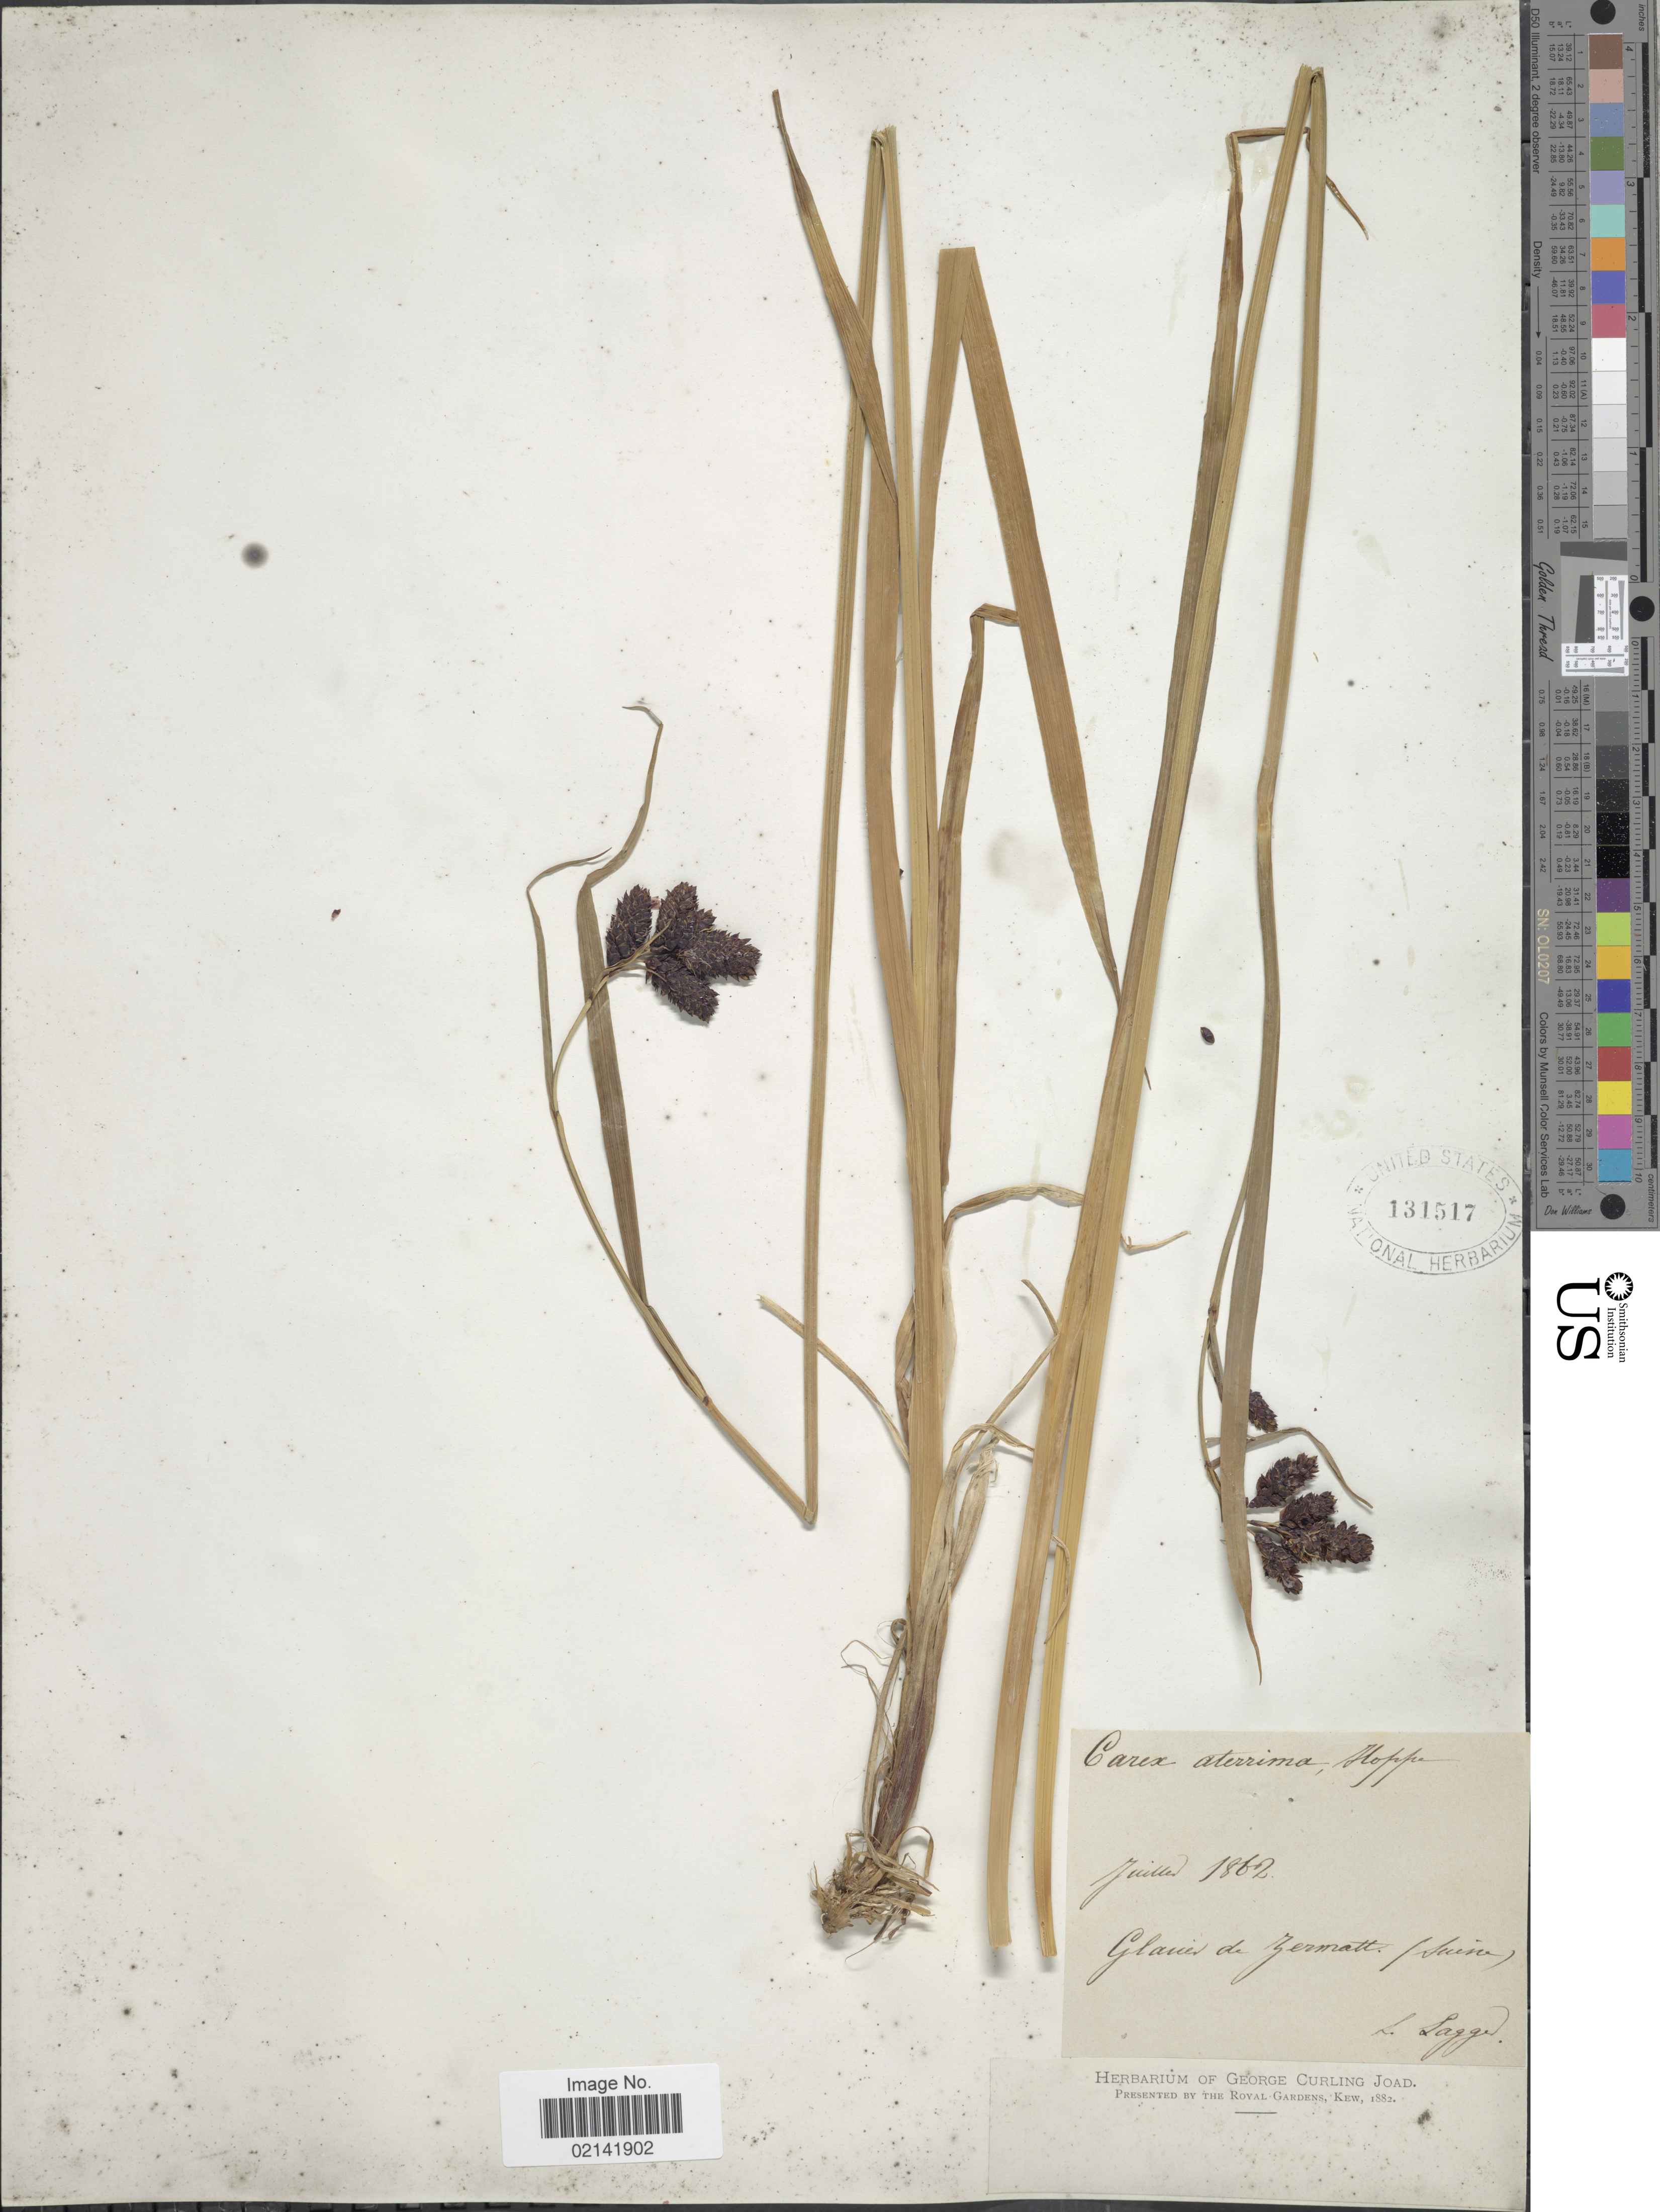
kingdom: Plantae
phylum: Tracheophyta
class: Liliopsida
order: Poales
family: Cyperaceae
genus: Carex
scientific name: Carex aterrima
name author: Hoppe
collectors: F. J. Lagger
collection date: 1862-07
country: Switzerland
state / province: Valais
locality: Glacier de Zermatt (Suisse)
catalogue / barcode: US 131517